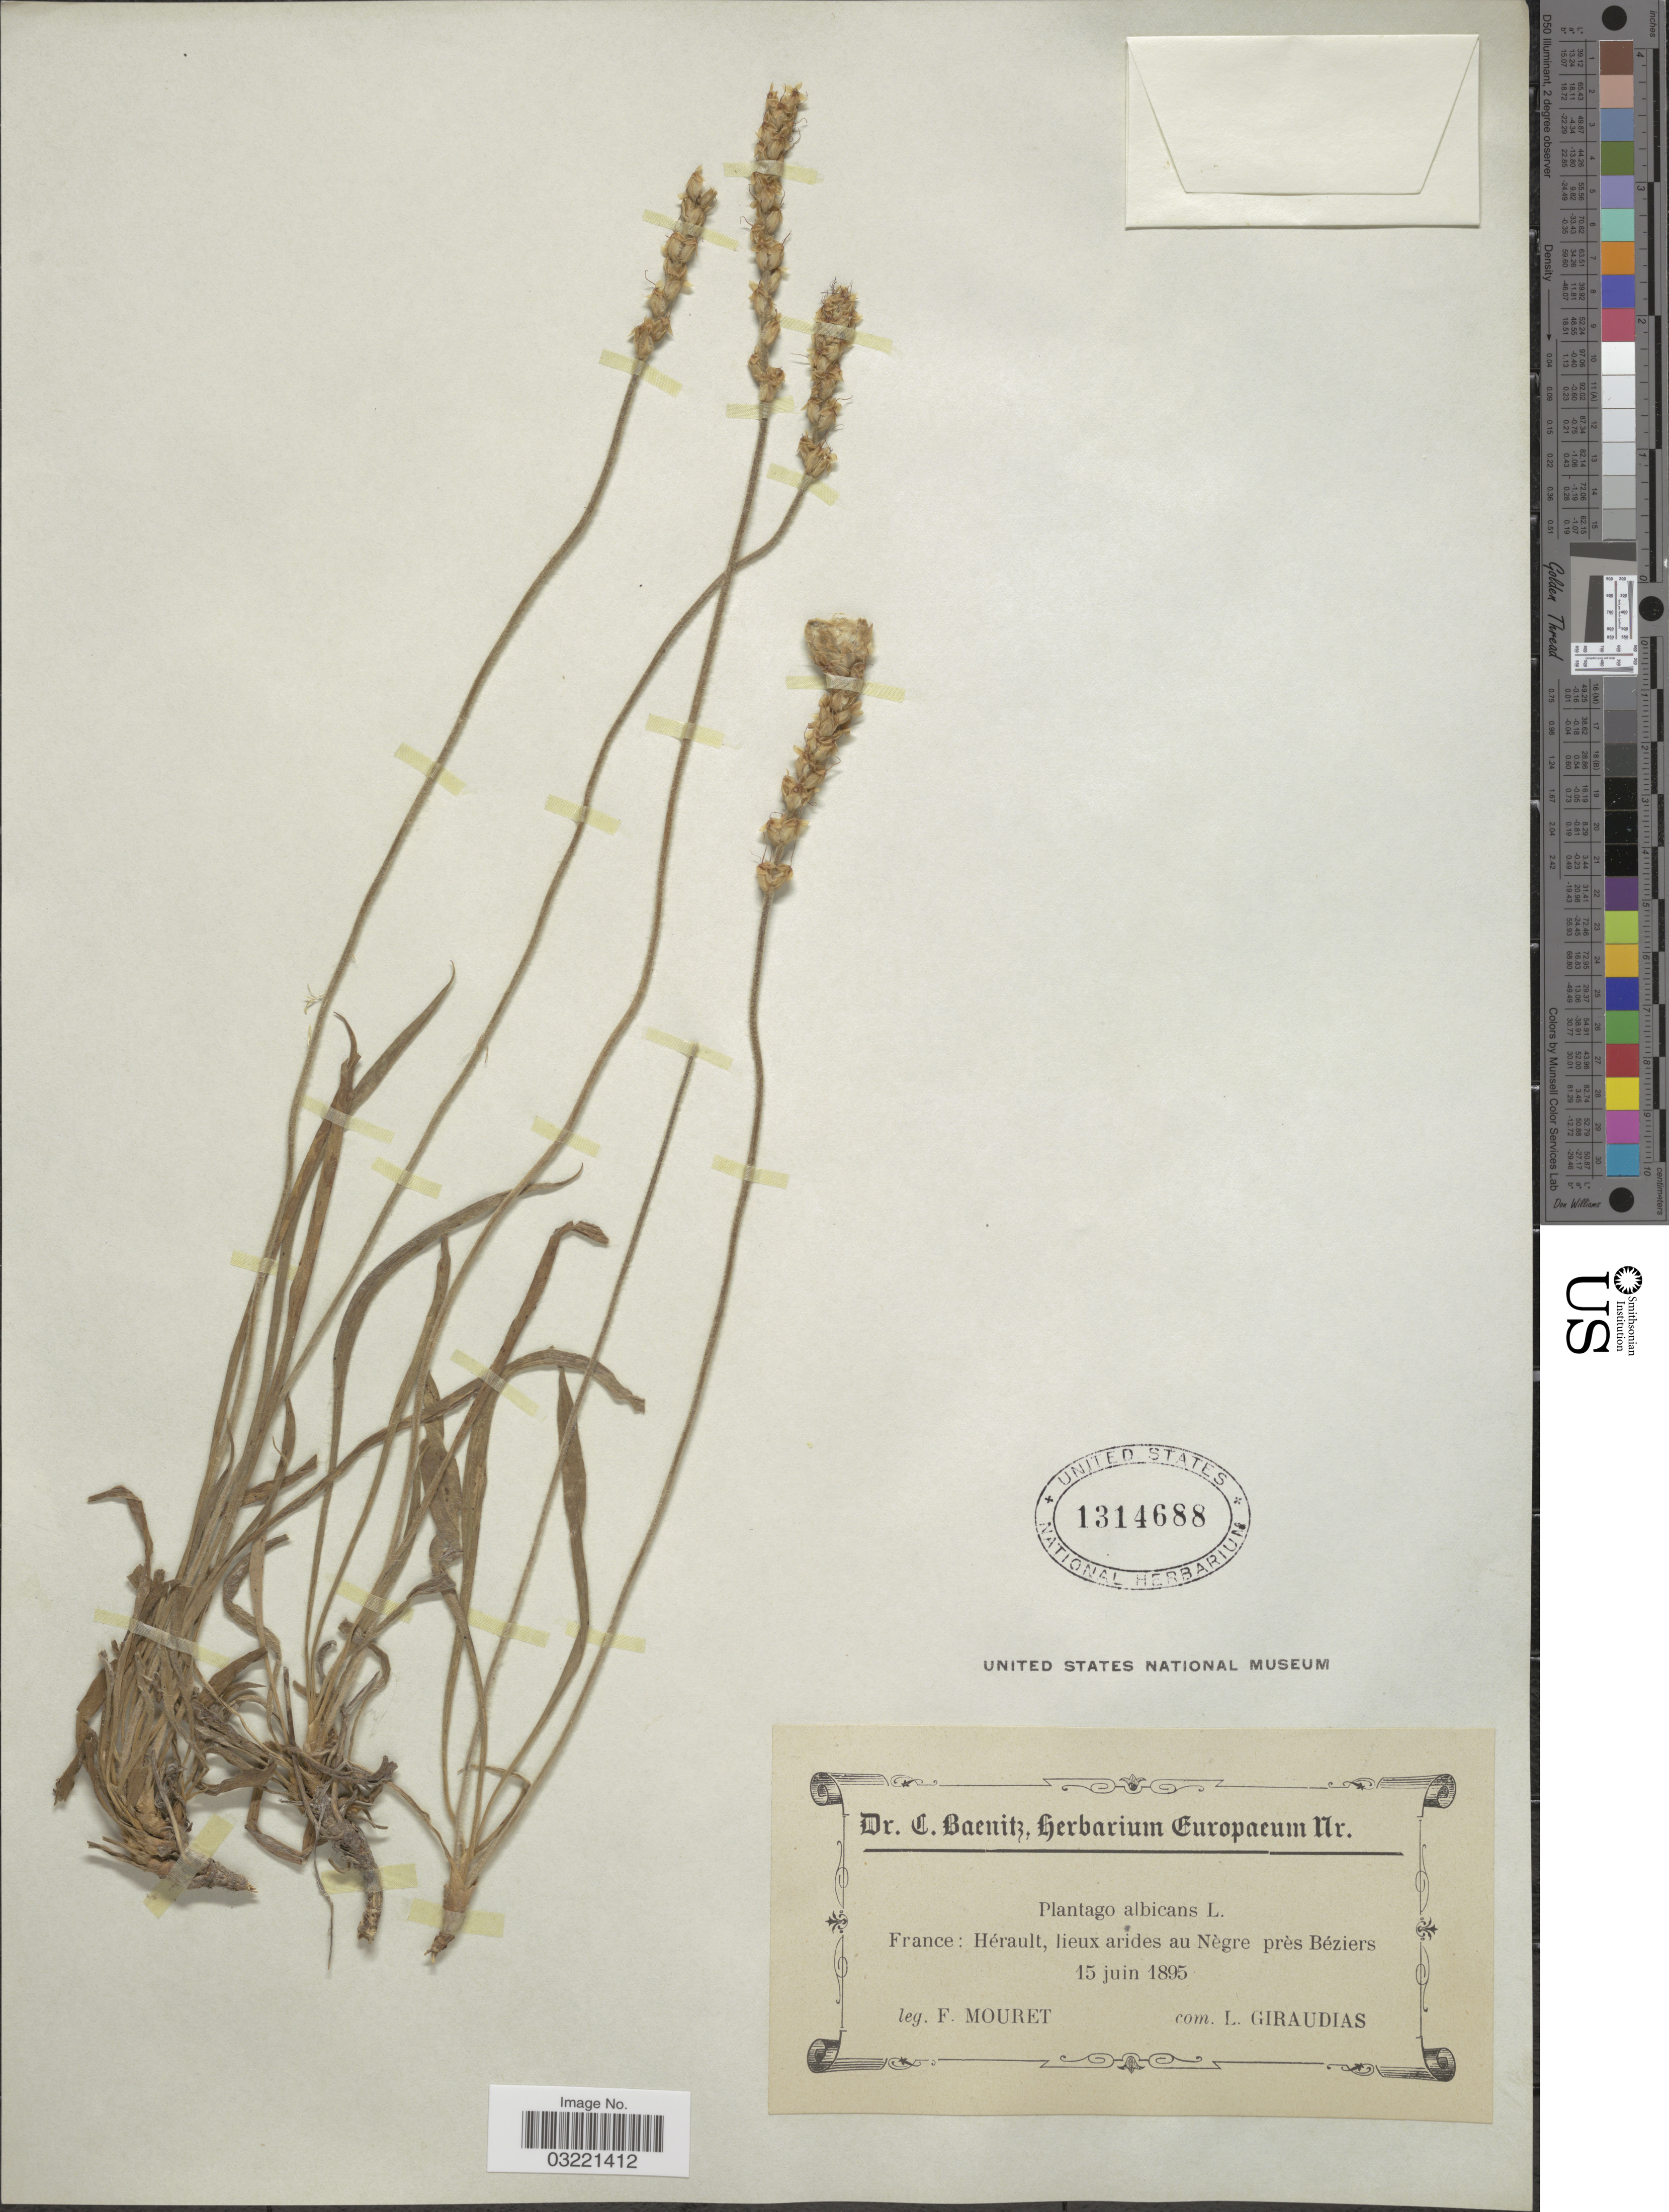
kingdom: Plantae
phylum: Tracheophyta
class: Magnoliopsida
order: Lamiales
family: Plantaginaceae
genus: Plantago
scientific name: Plantago albicans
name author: L.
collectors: F. Mouret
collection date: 1895-06-15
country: France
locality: Hérault, lieux arides au Nègre près Béziers.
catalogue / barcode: US 1314688